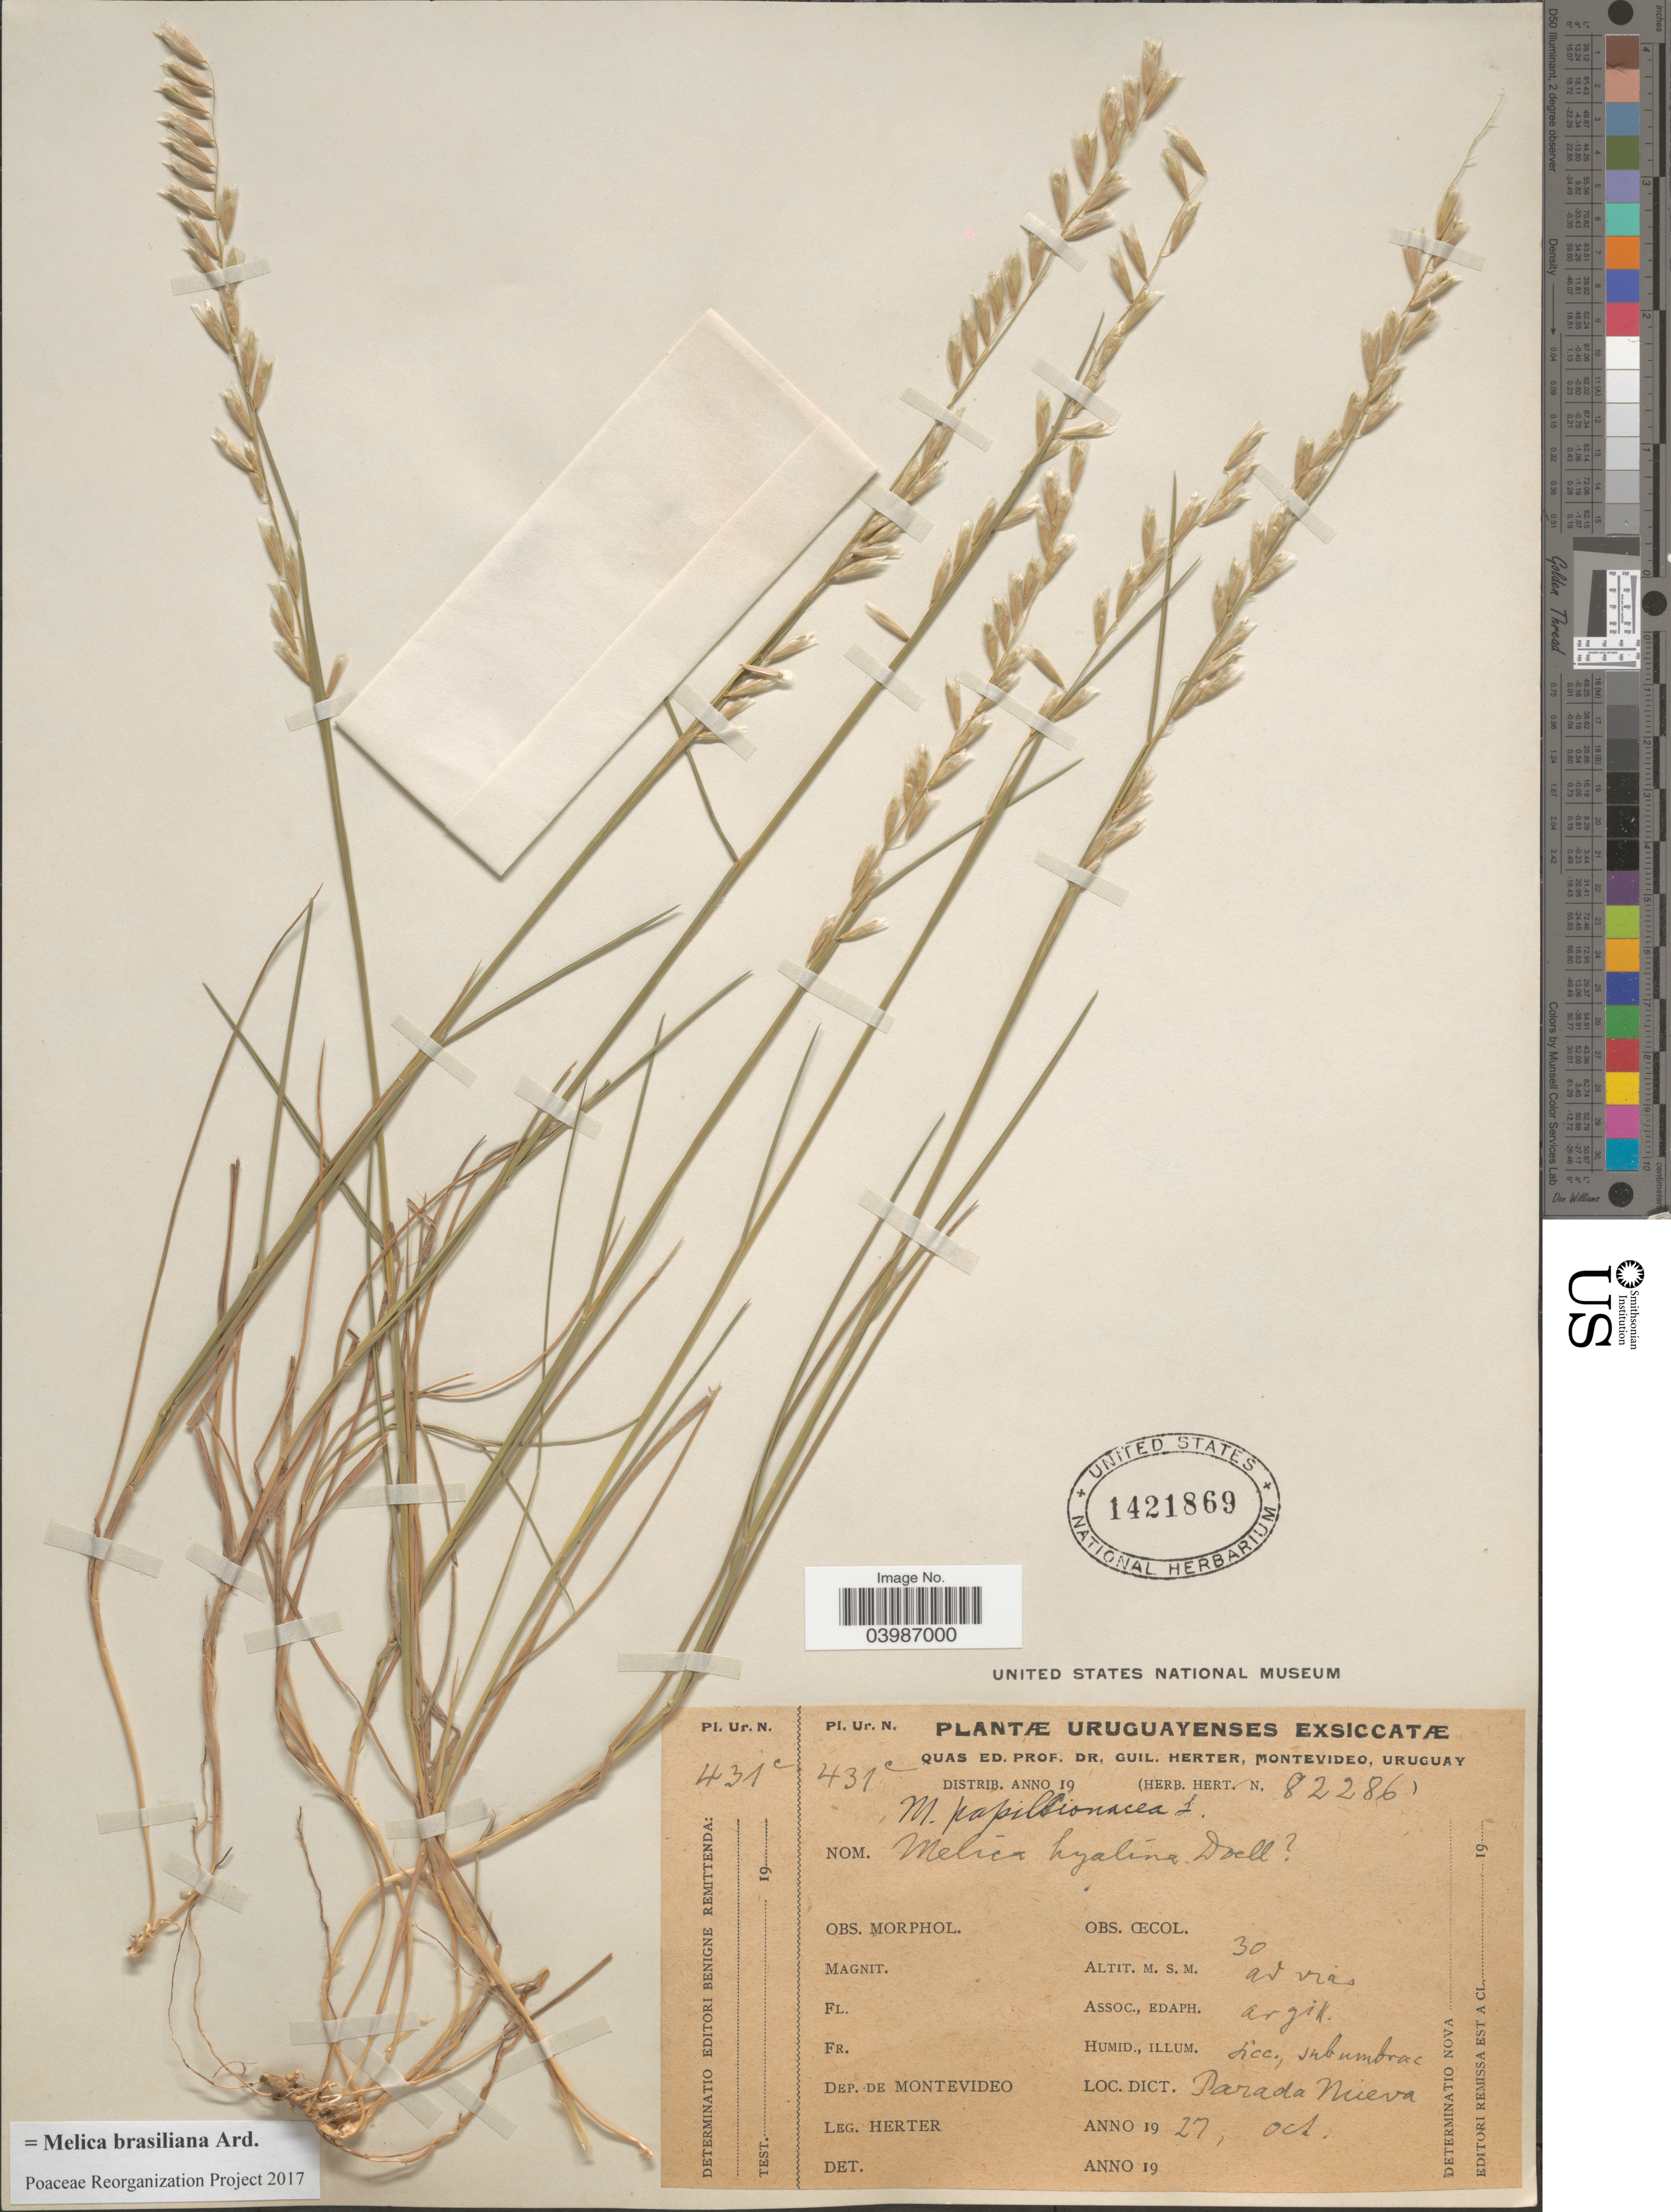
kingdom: Plantae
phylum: Tracheophyta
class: Liliopsida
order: Poales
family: Poaceae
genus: Melica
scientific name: Melica brasiliana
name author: Ard.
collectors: G. Herter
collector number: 431 c*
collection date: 1927-10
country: Uruguay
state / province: Montevideo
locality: Dep. de Montevideo. Dict. Parada Nueva.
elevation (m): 30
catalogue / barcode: US 1421869